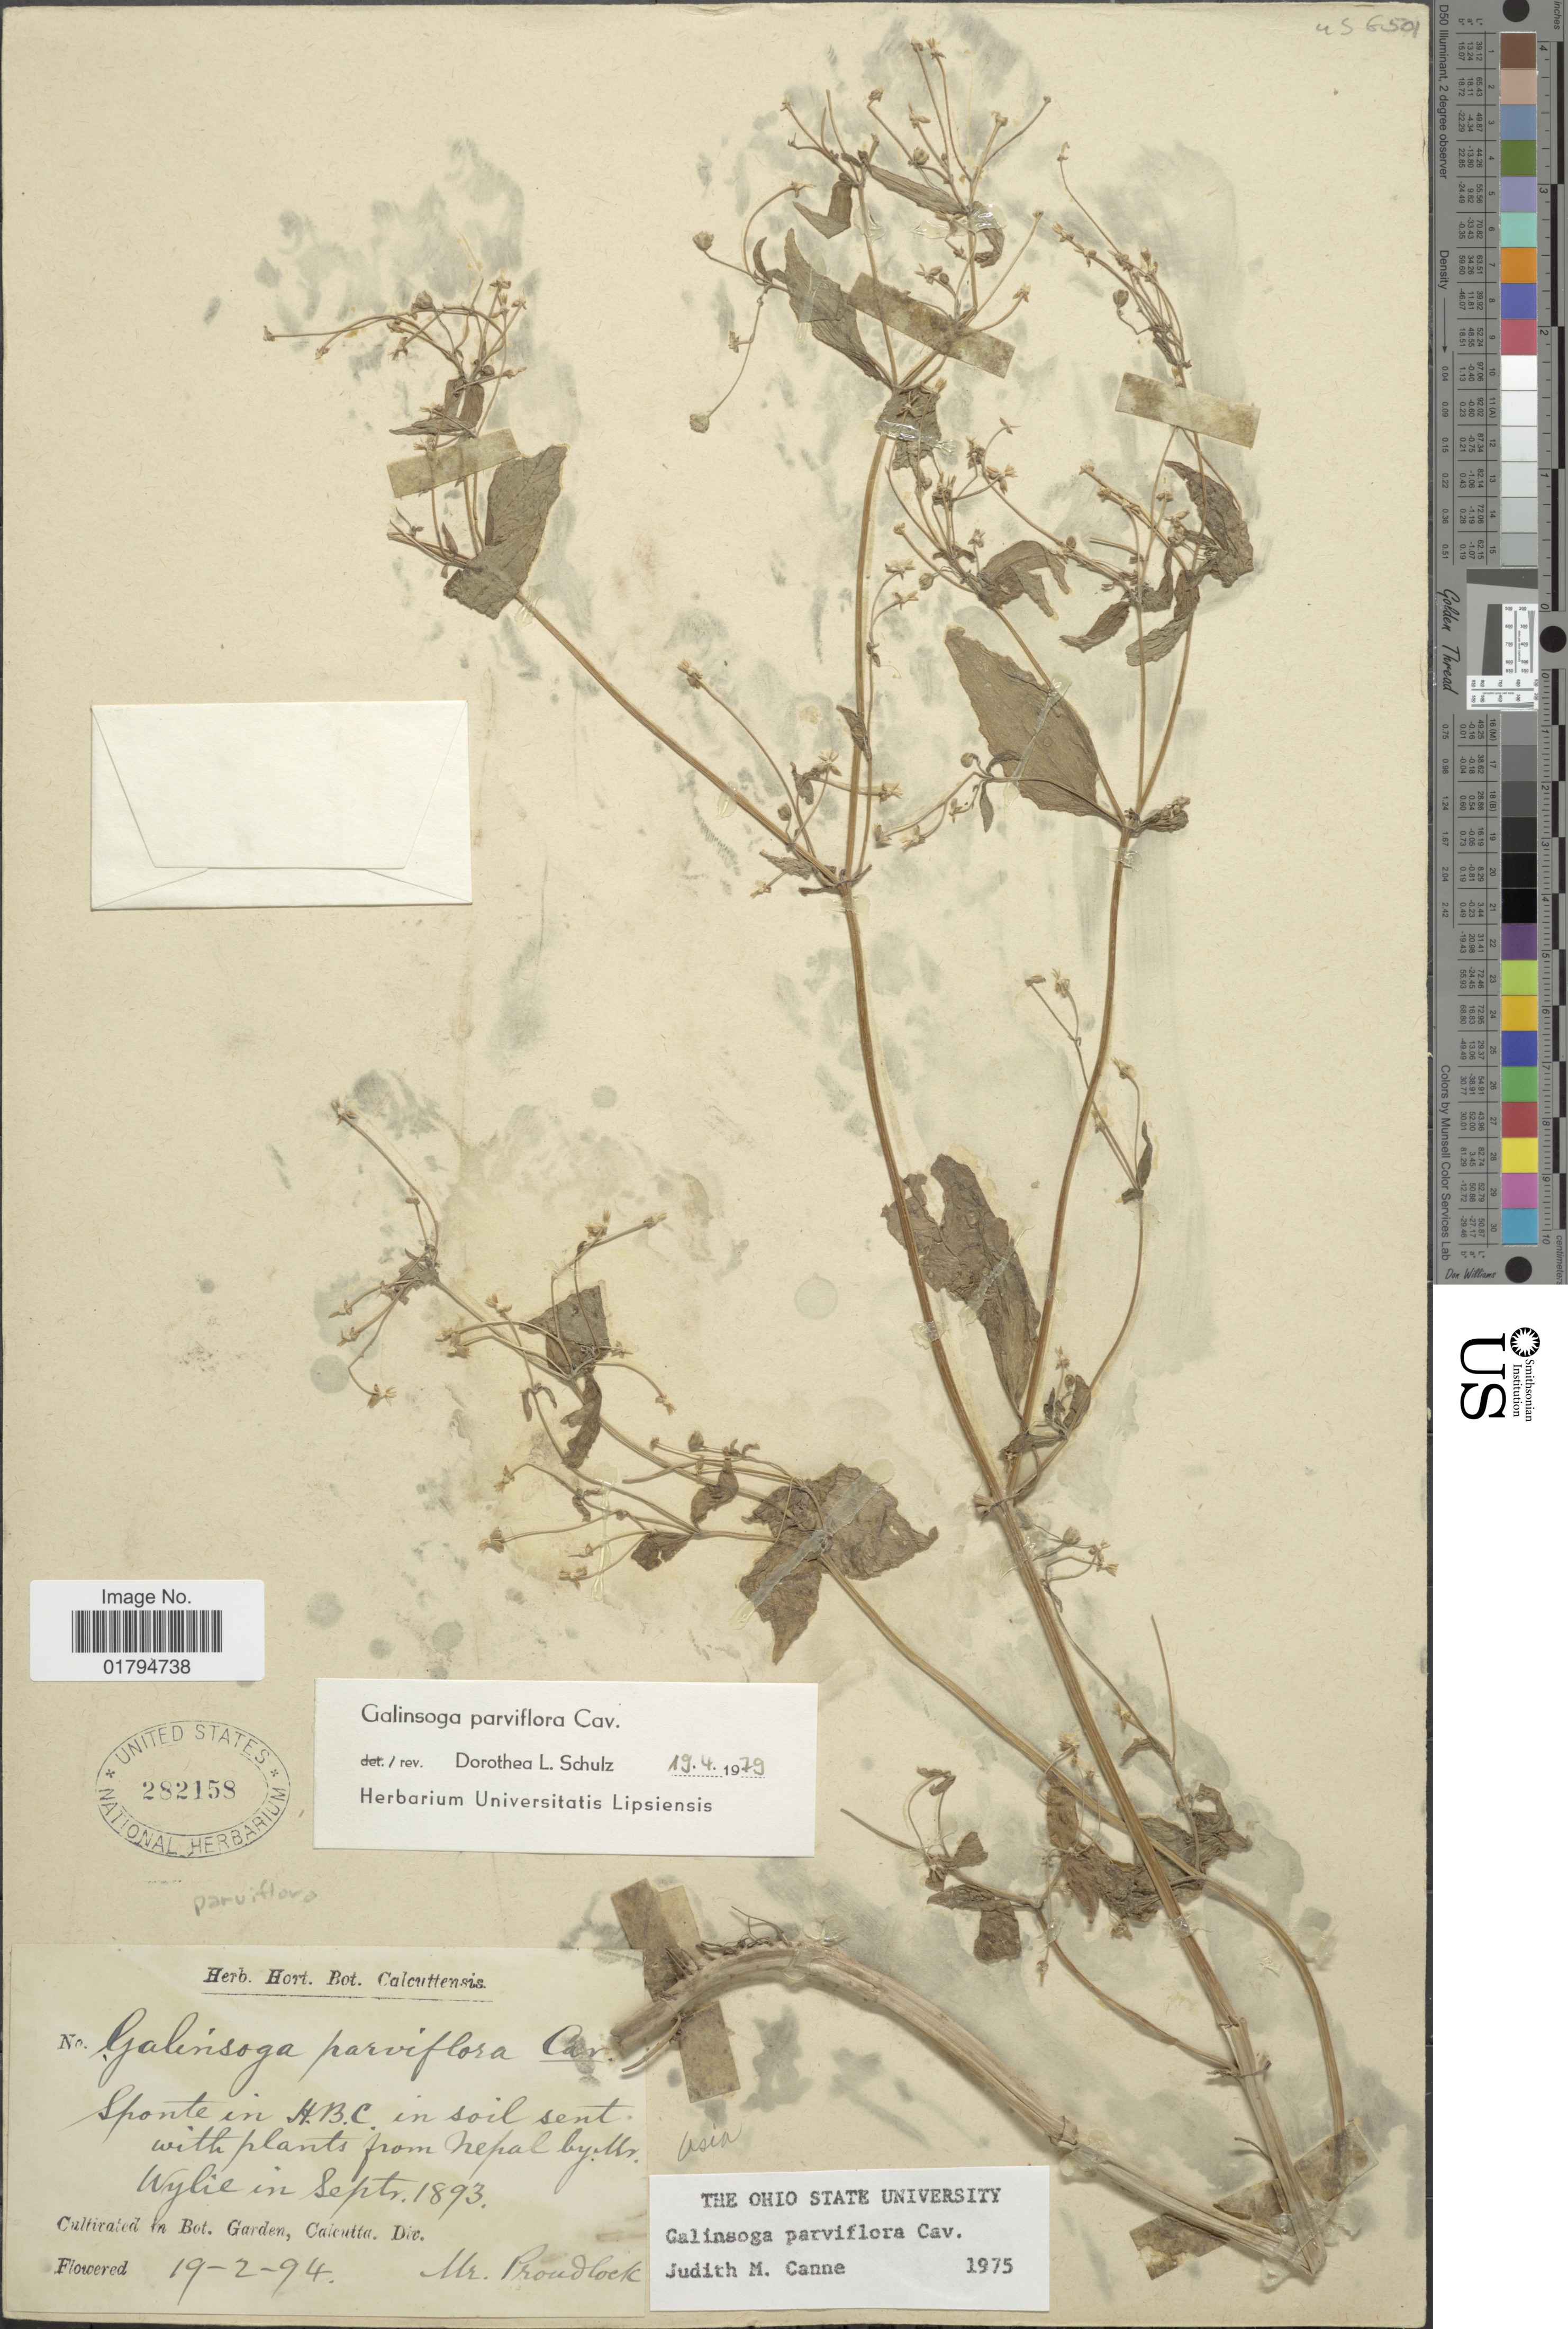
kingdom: Plantae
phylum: Tracheophyta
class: Magnoliopsida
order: Asterales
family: Asteraceae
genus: Galinsoga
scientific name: Galinsoga parviflora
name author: Cav.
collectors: -. Proudlock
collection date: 1994-02-19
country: Nepal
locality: Nepal [unsure placement]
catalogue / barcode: US 282158